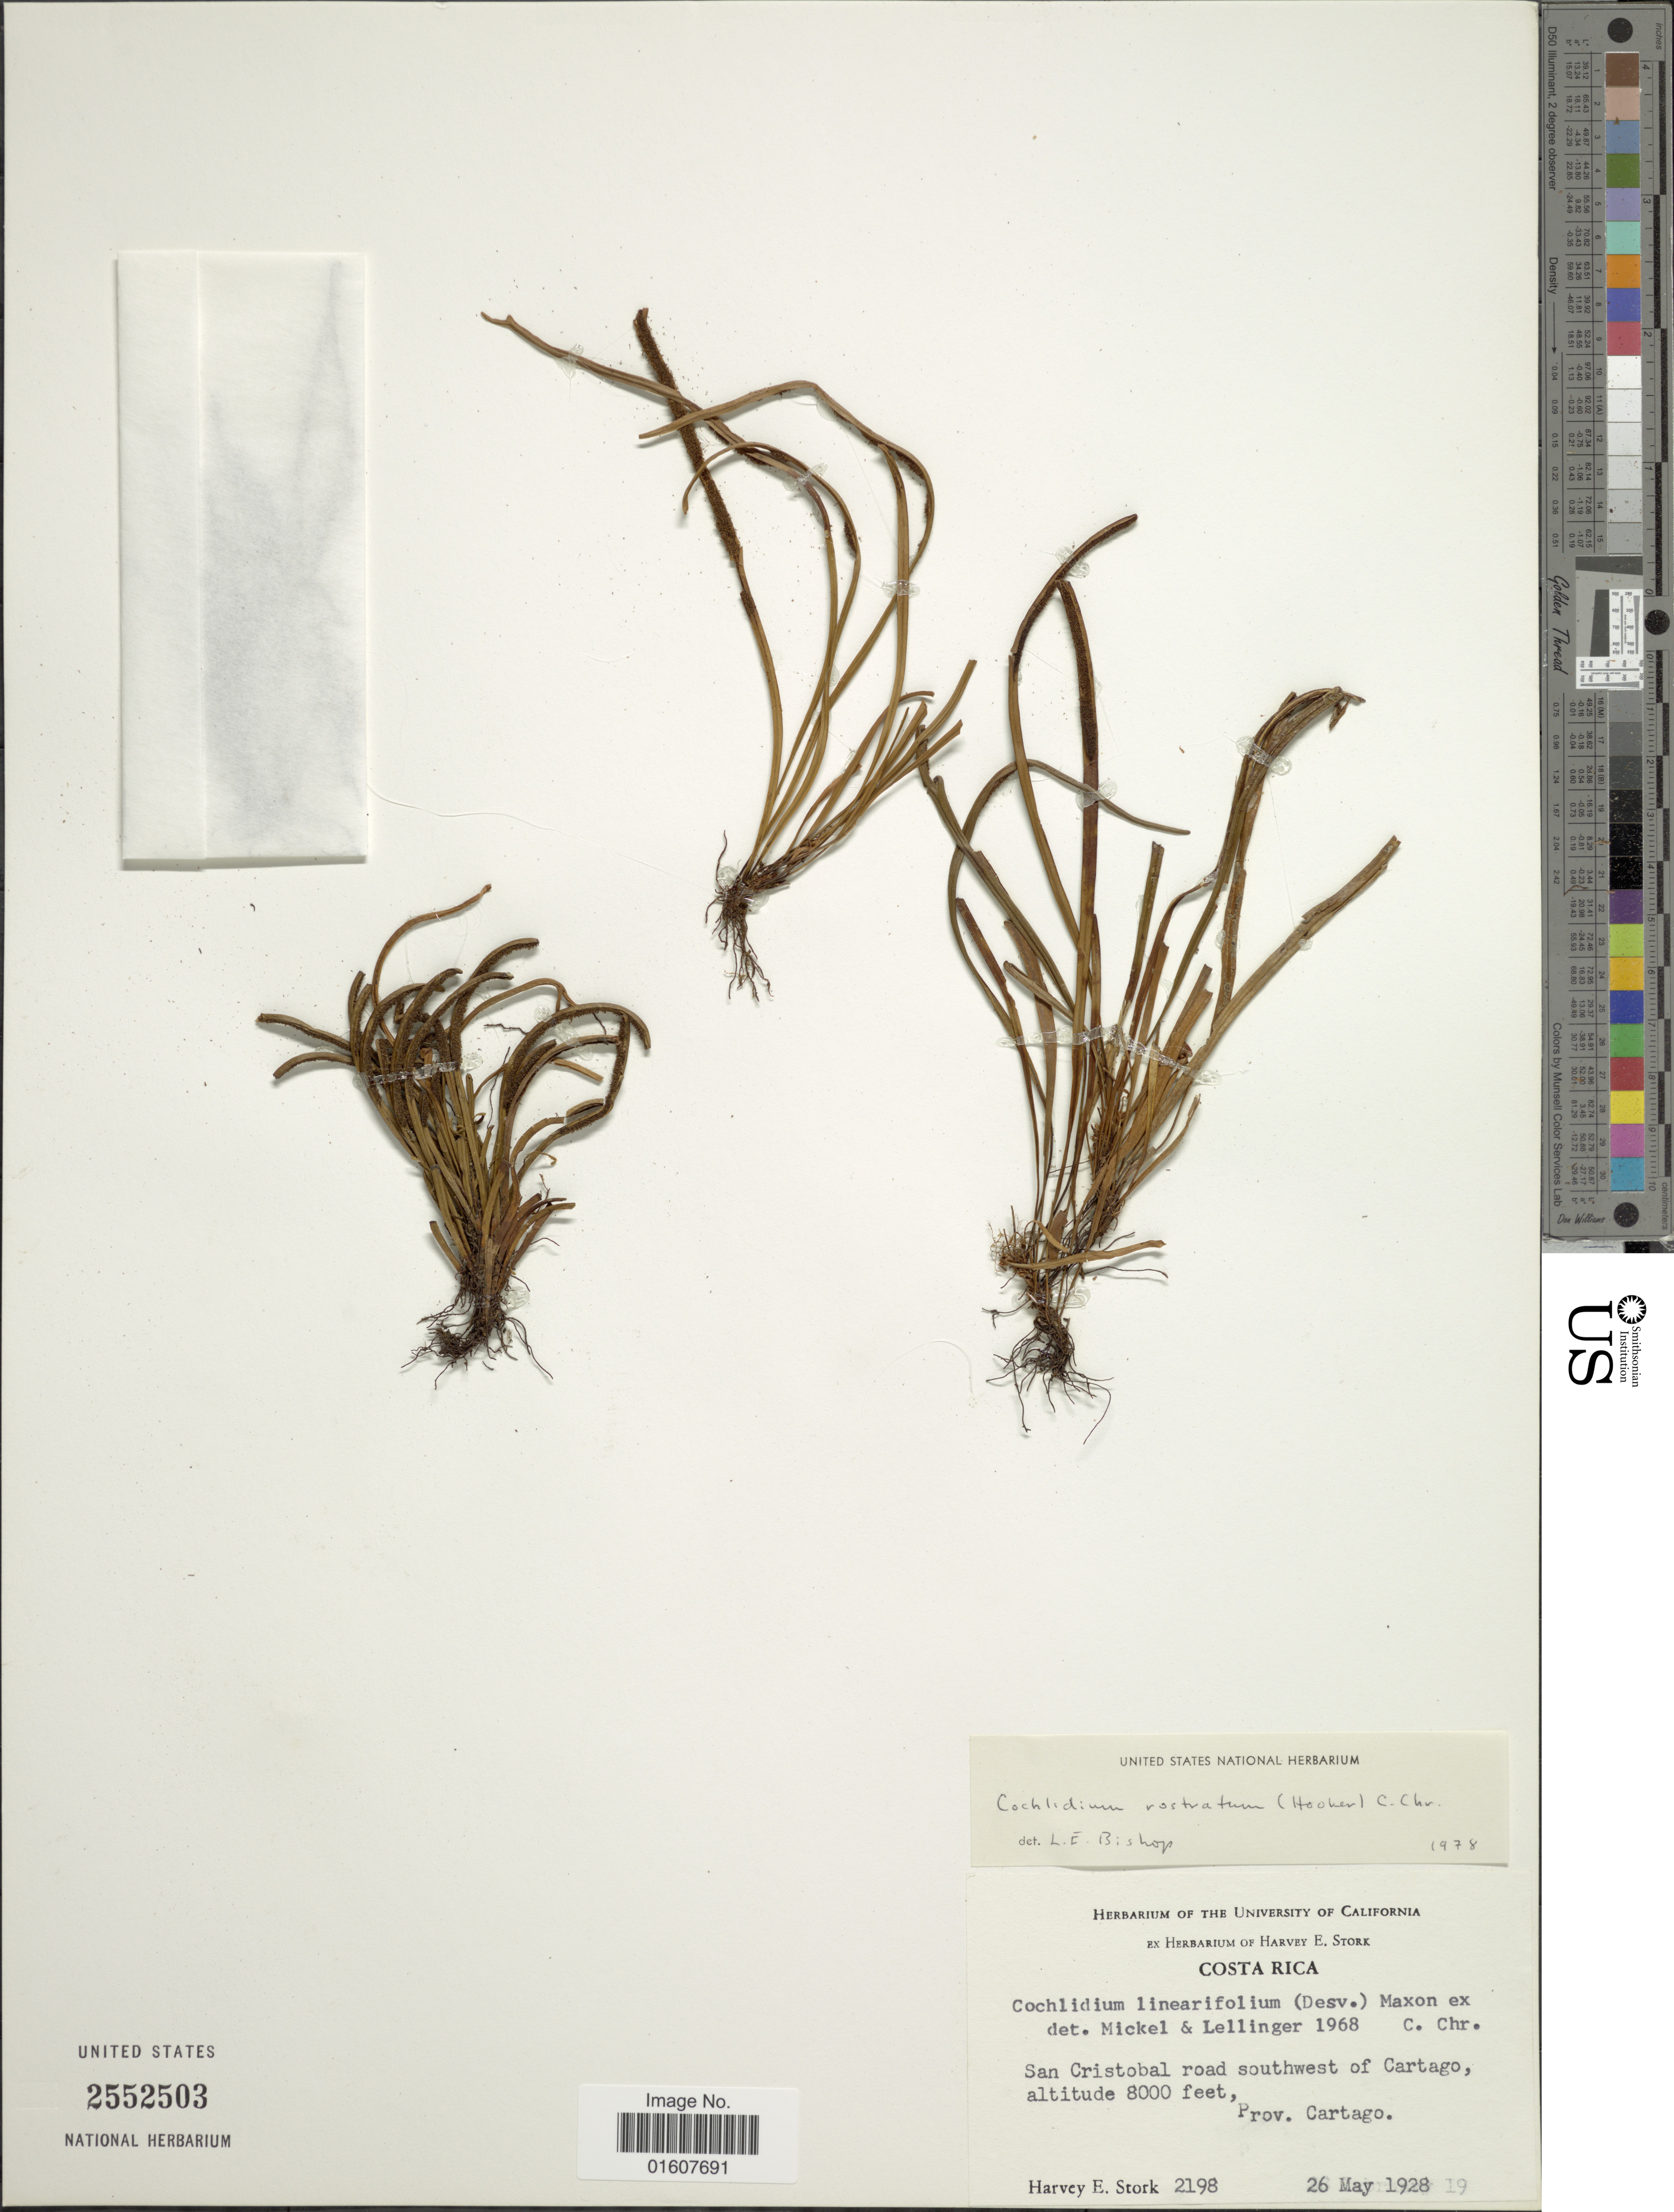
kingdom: Plantae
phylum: Tracheophyta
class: Polypodiopsida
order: Polypodiales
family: Polypodiaceae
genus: Cochlidium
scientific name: Cochlidium rostratum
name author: (Hook.) Maxon ex C. Chr.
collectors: H. E. Stork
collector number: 2198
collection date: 1928-05-26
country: Costa Rica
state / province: Cartago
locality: Sam Cristobal road southwest of Cartago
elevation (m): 2438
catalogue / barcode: US 2552503